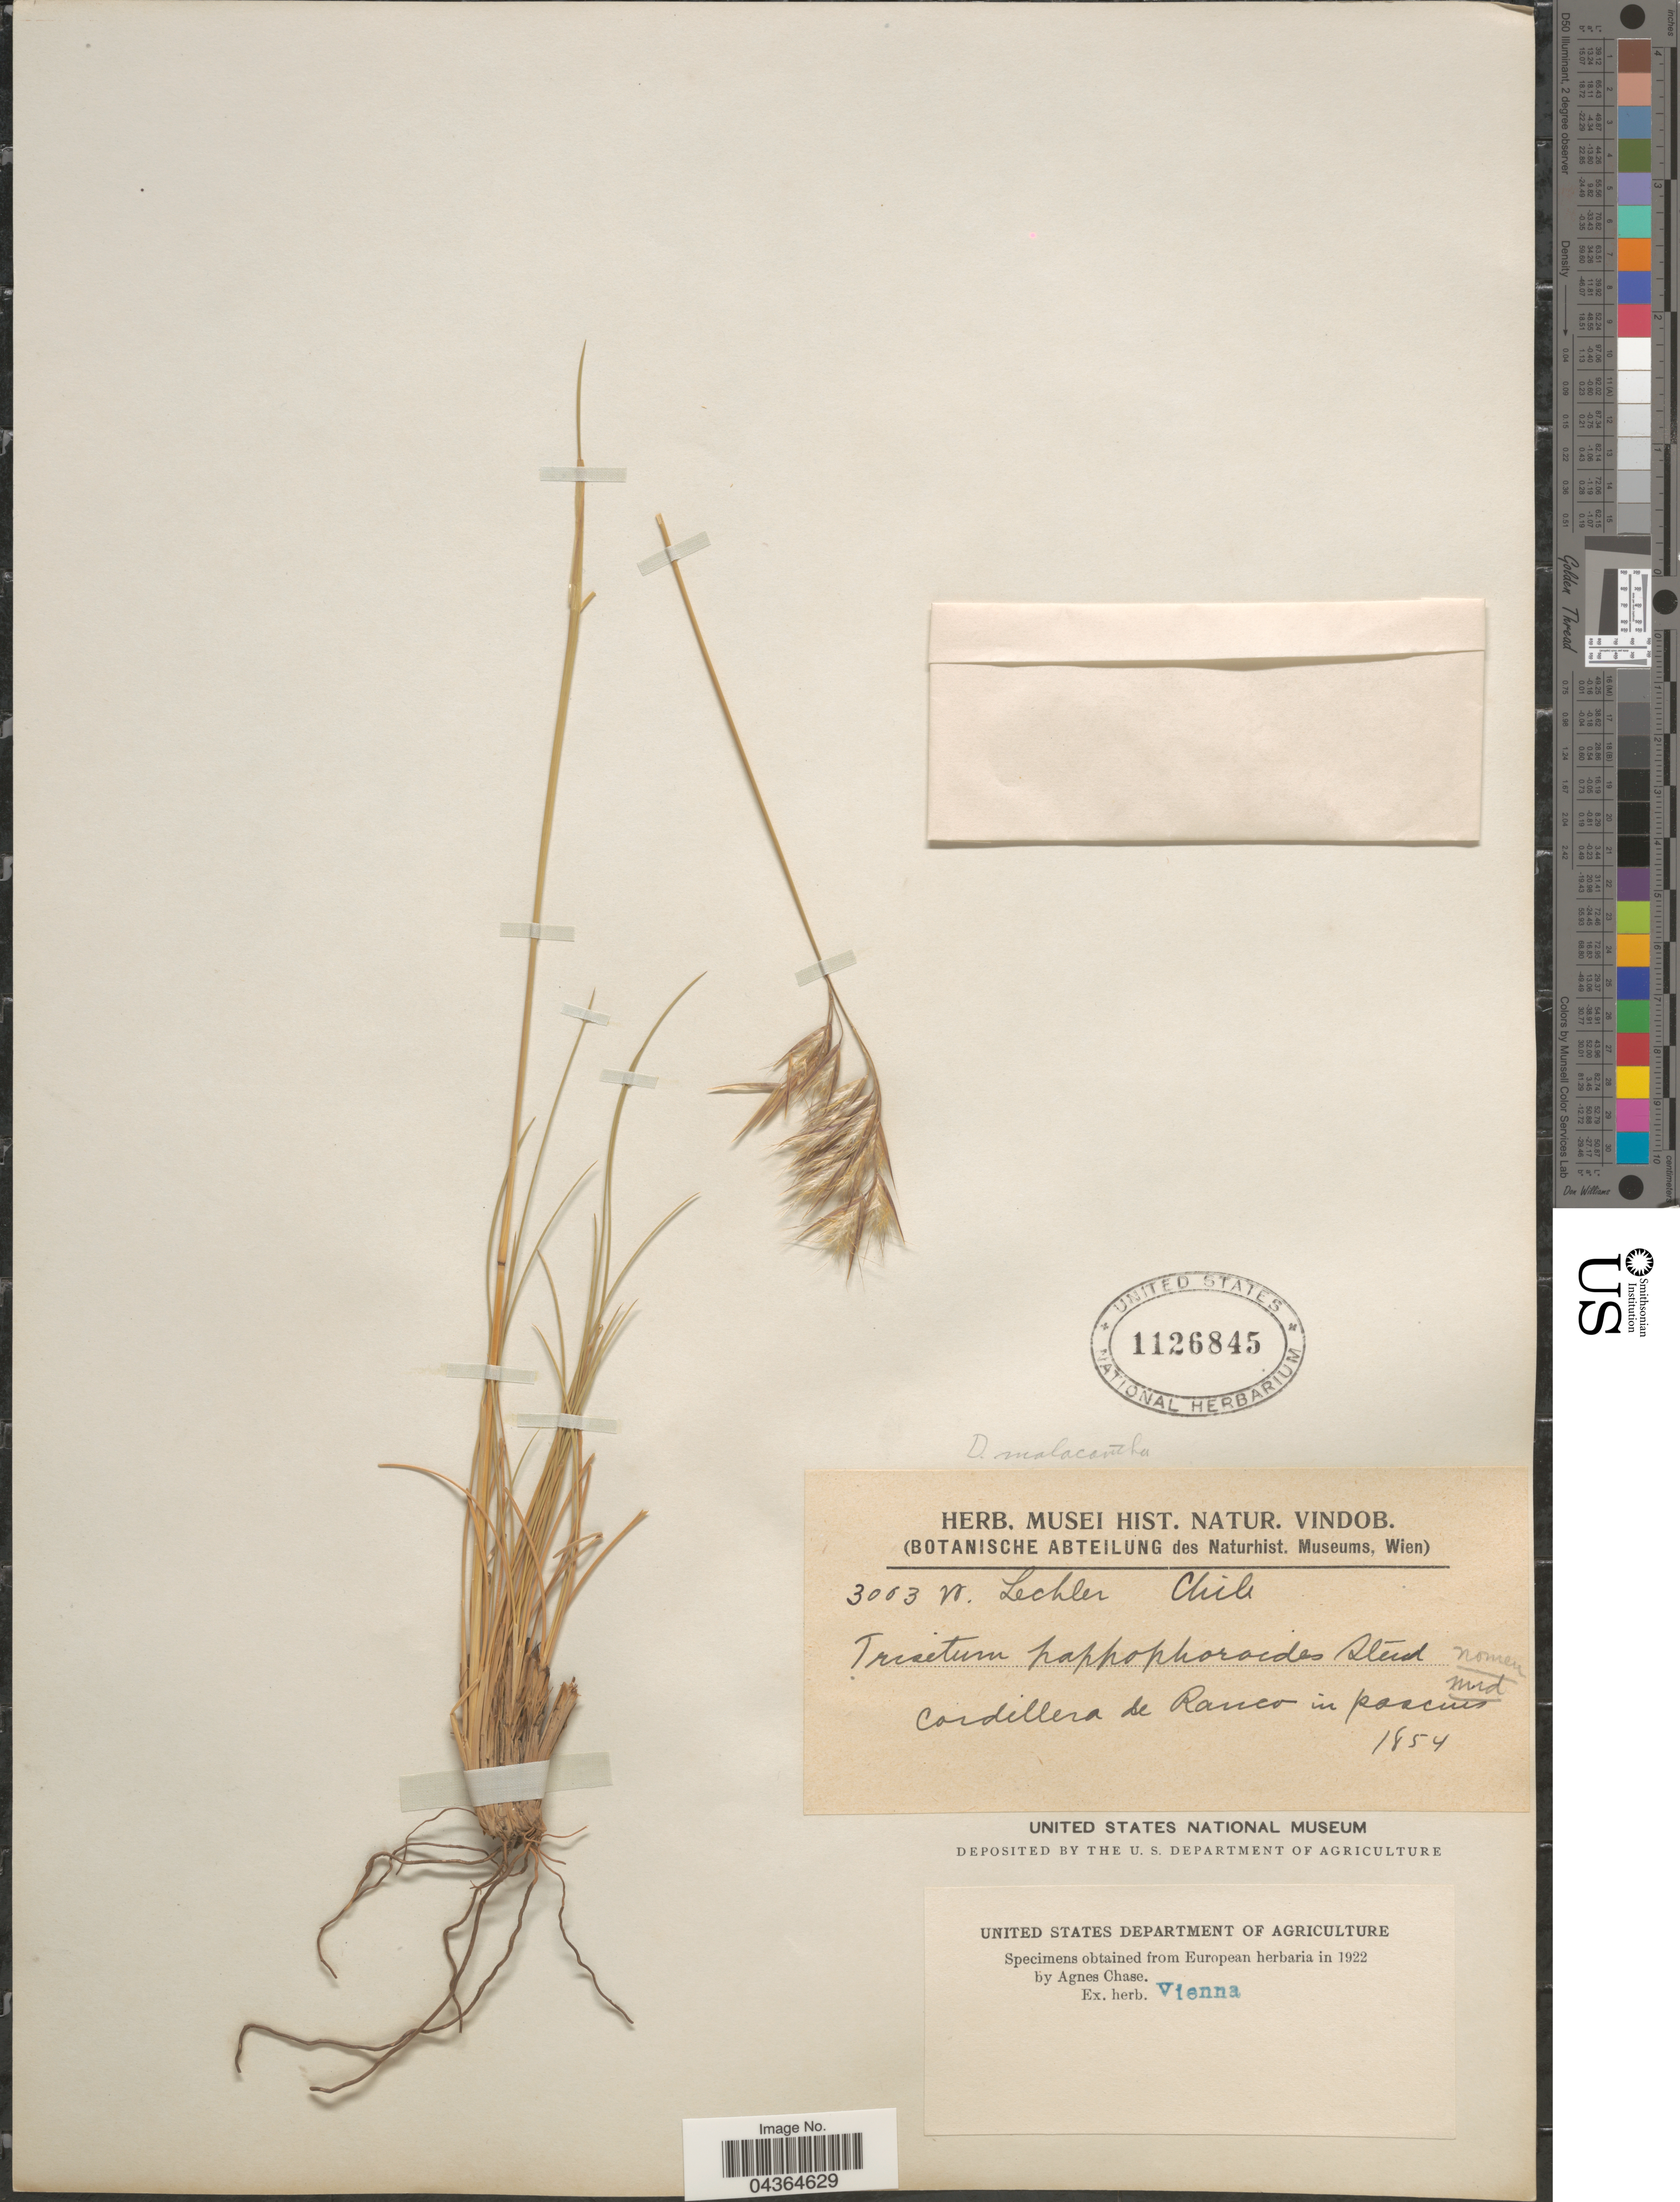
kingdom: Plantae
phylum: Tracheophyta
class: Liliopsida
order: Poales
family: Poaceae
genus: Danthonia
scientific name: Danthonia malacantha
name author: (Steud.) Pilg.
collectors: W. Lechler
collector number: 3063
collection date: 1854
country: Chile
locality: Cordillera de Ranco in pascuis.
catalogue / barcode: US 1126845